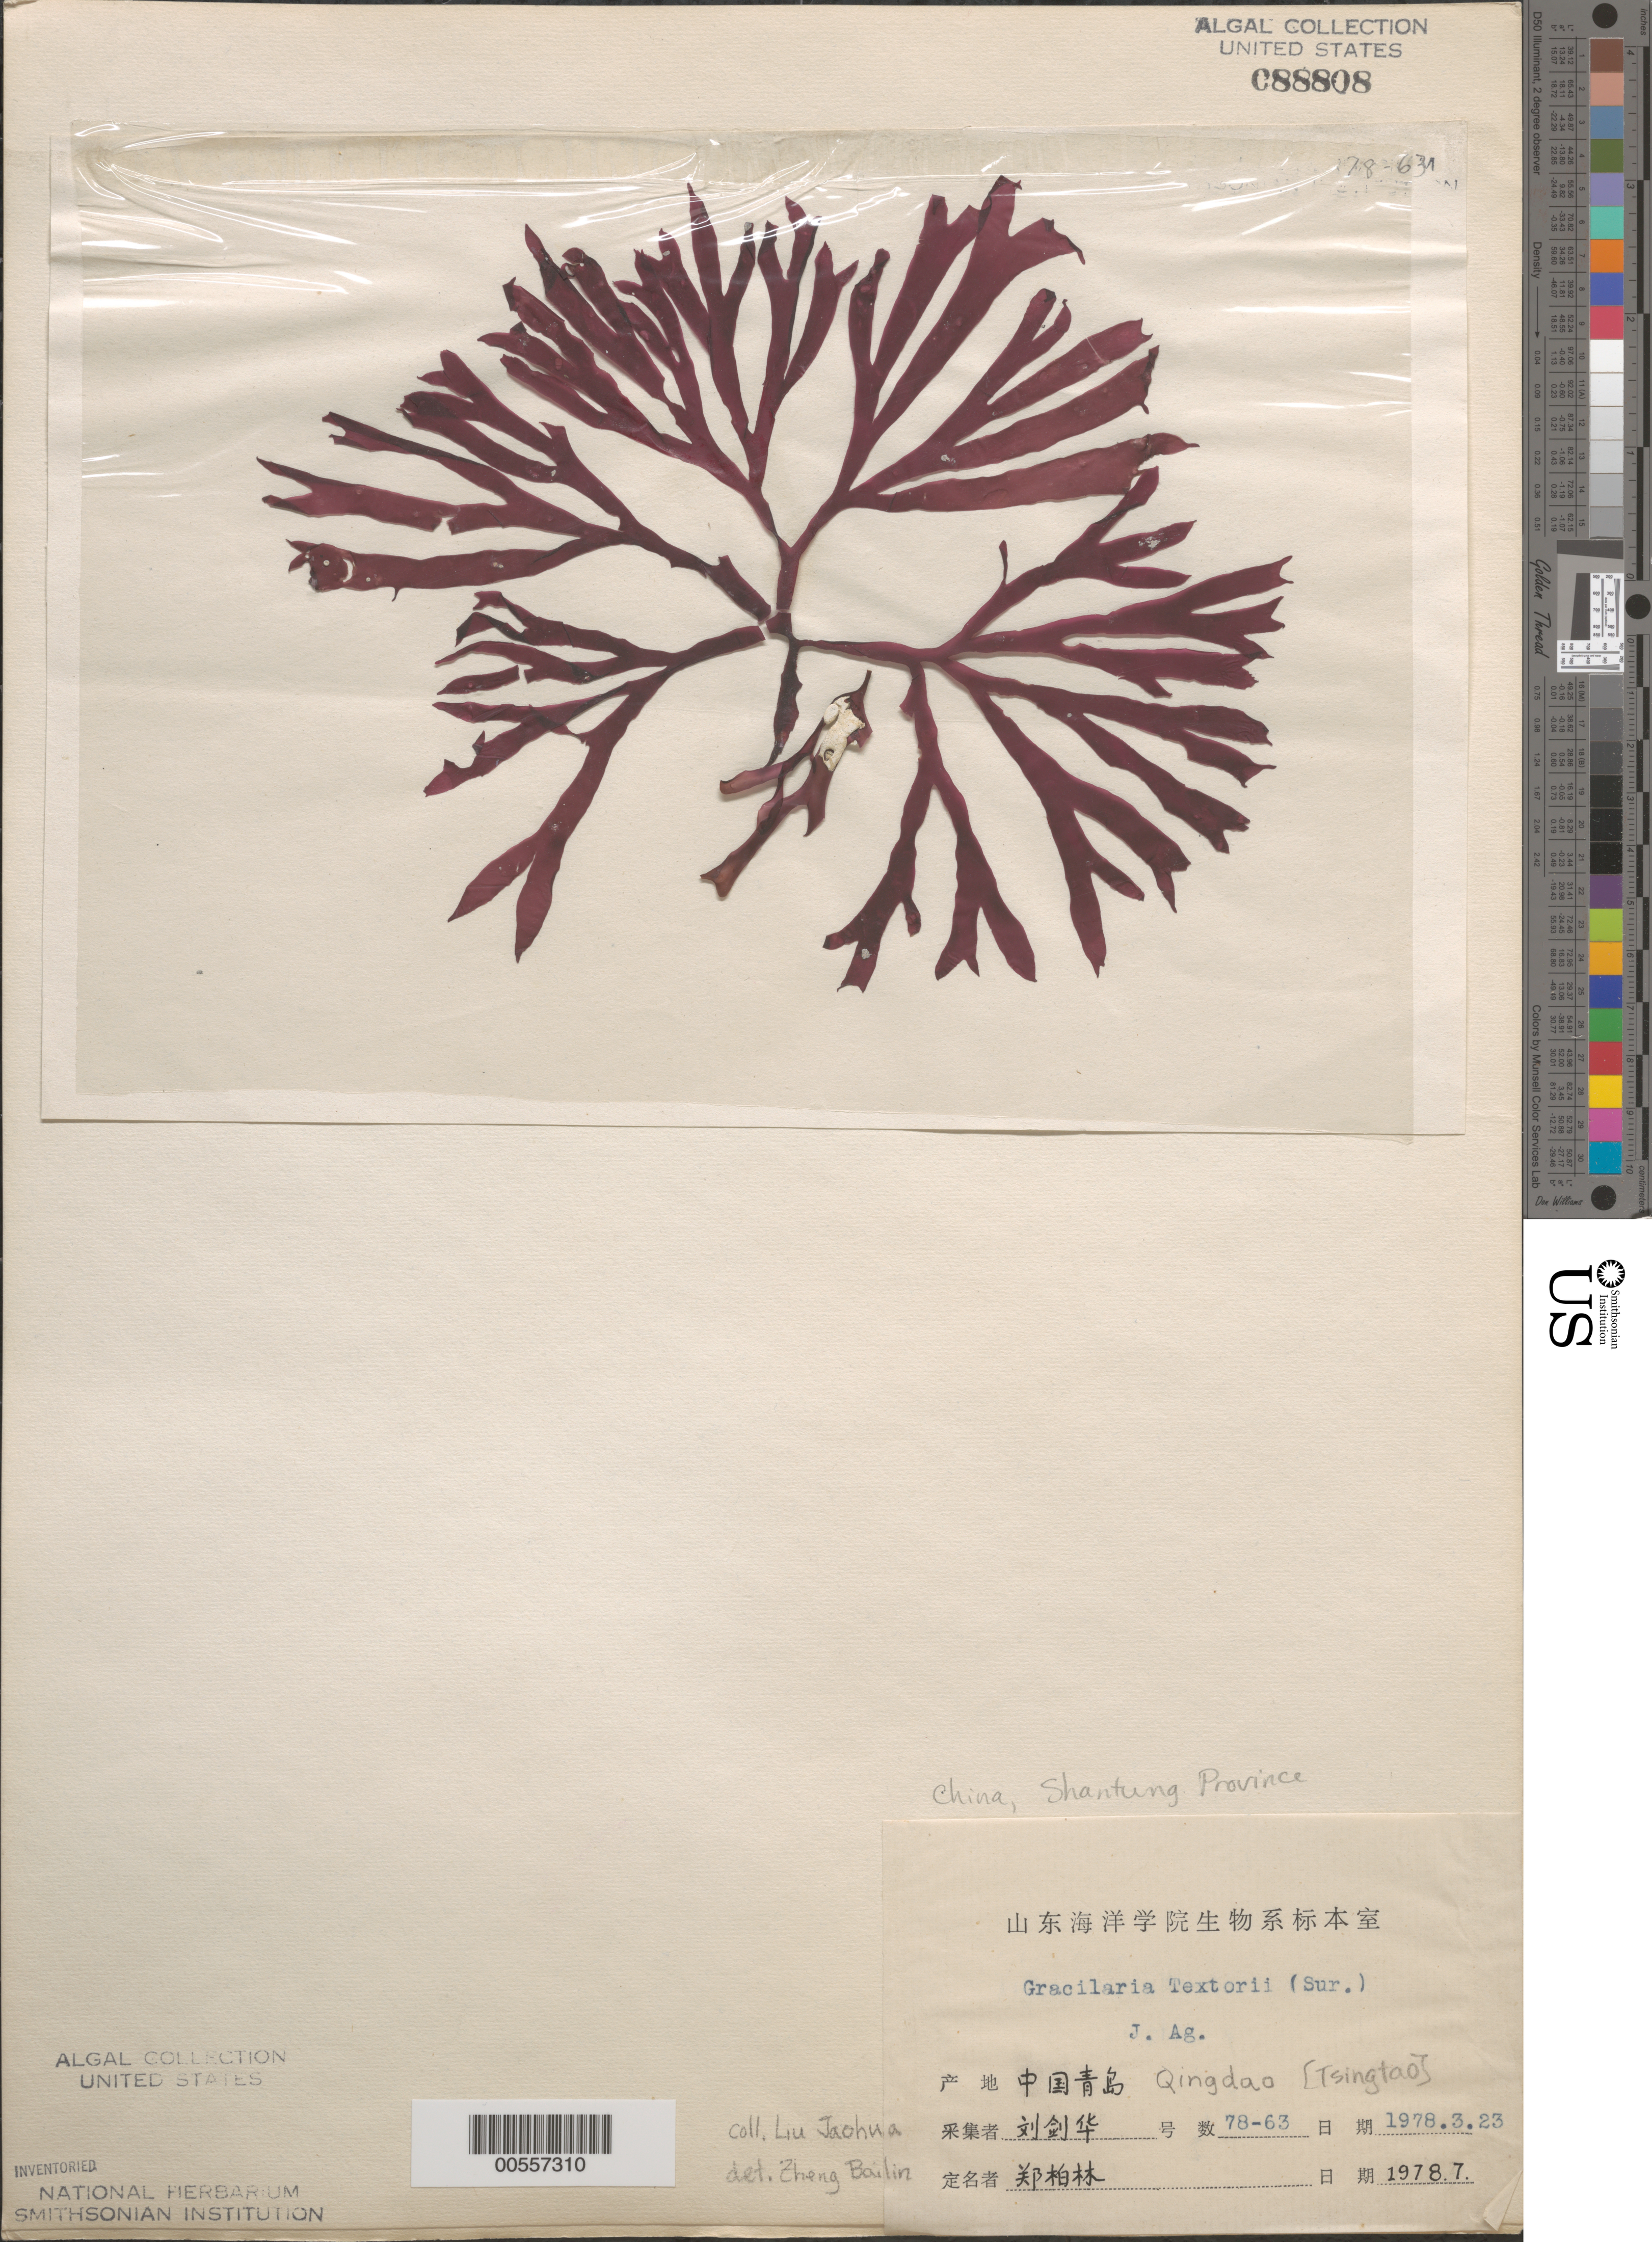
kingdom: Plantae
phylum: Rhodophyta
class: Florideophyceae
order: Gracilariales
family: Gracilariaceae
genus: Gracilaria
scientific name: Gracilaria textorii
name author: (Suringar) De Toni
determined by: Bailin, Z.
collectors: L. Jaohua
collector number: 78-63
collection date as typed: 23 Mar 1978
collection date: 1978-03-23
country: China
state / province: Shandong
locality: Qingdao (Tsingtao)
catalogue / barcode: US 88808